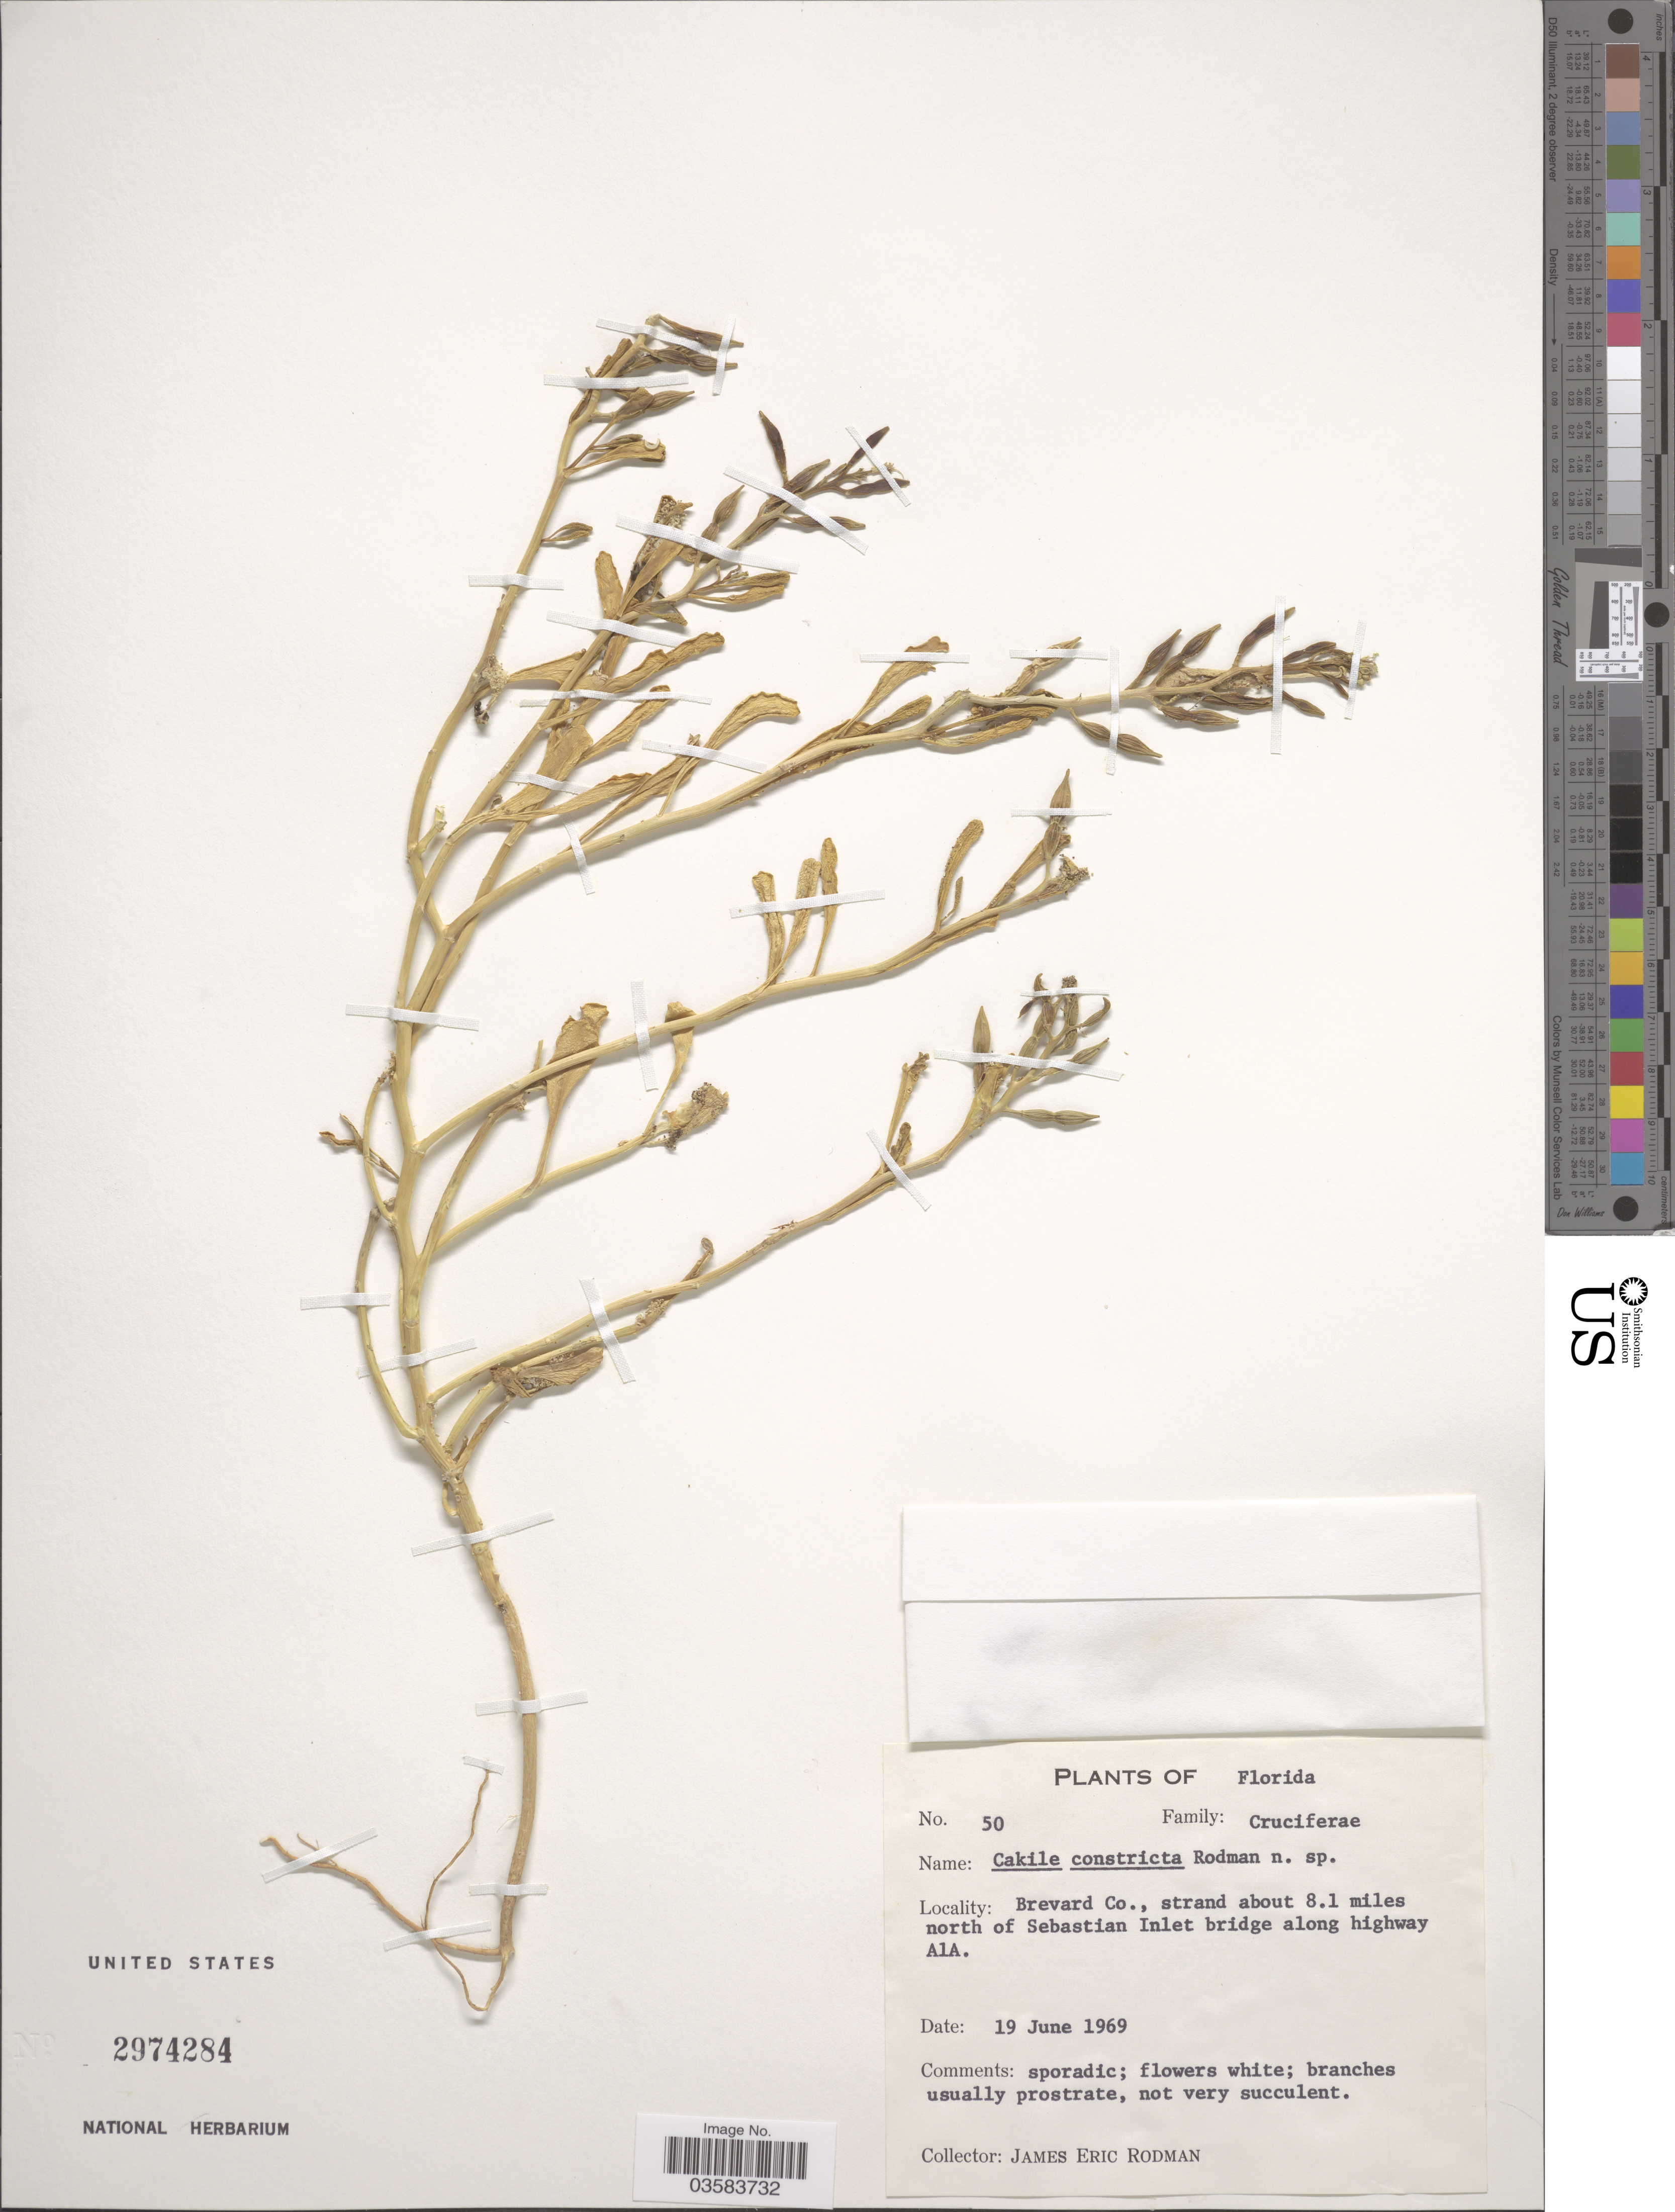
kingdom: Plantae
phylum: Tracheophyta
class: Magnoliopsida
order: Brassicales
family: Brassicaceae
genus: Cakile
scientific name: Cakile constricta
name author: Rodman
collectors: J. Rodman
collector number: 50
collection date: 1969-06-19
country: United States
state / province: Florida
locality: Brevard Co., strand about 8.1 miles north of Sebastian Inlet bridge along highway A1A.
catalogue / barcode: US 2974284